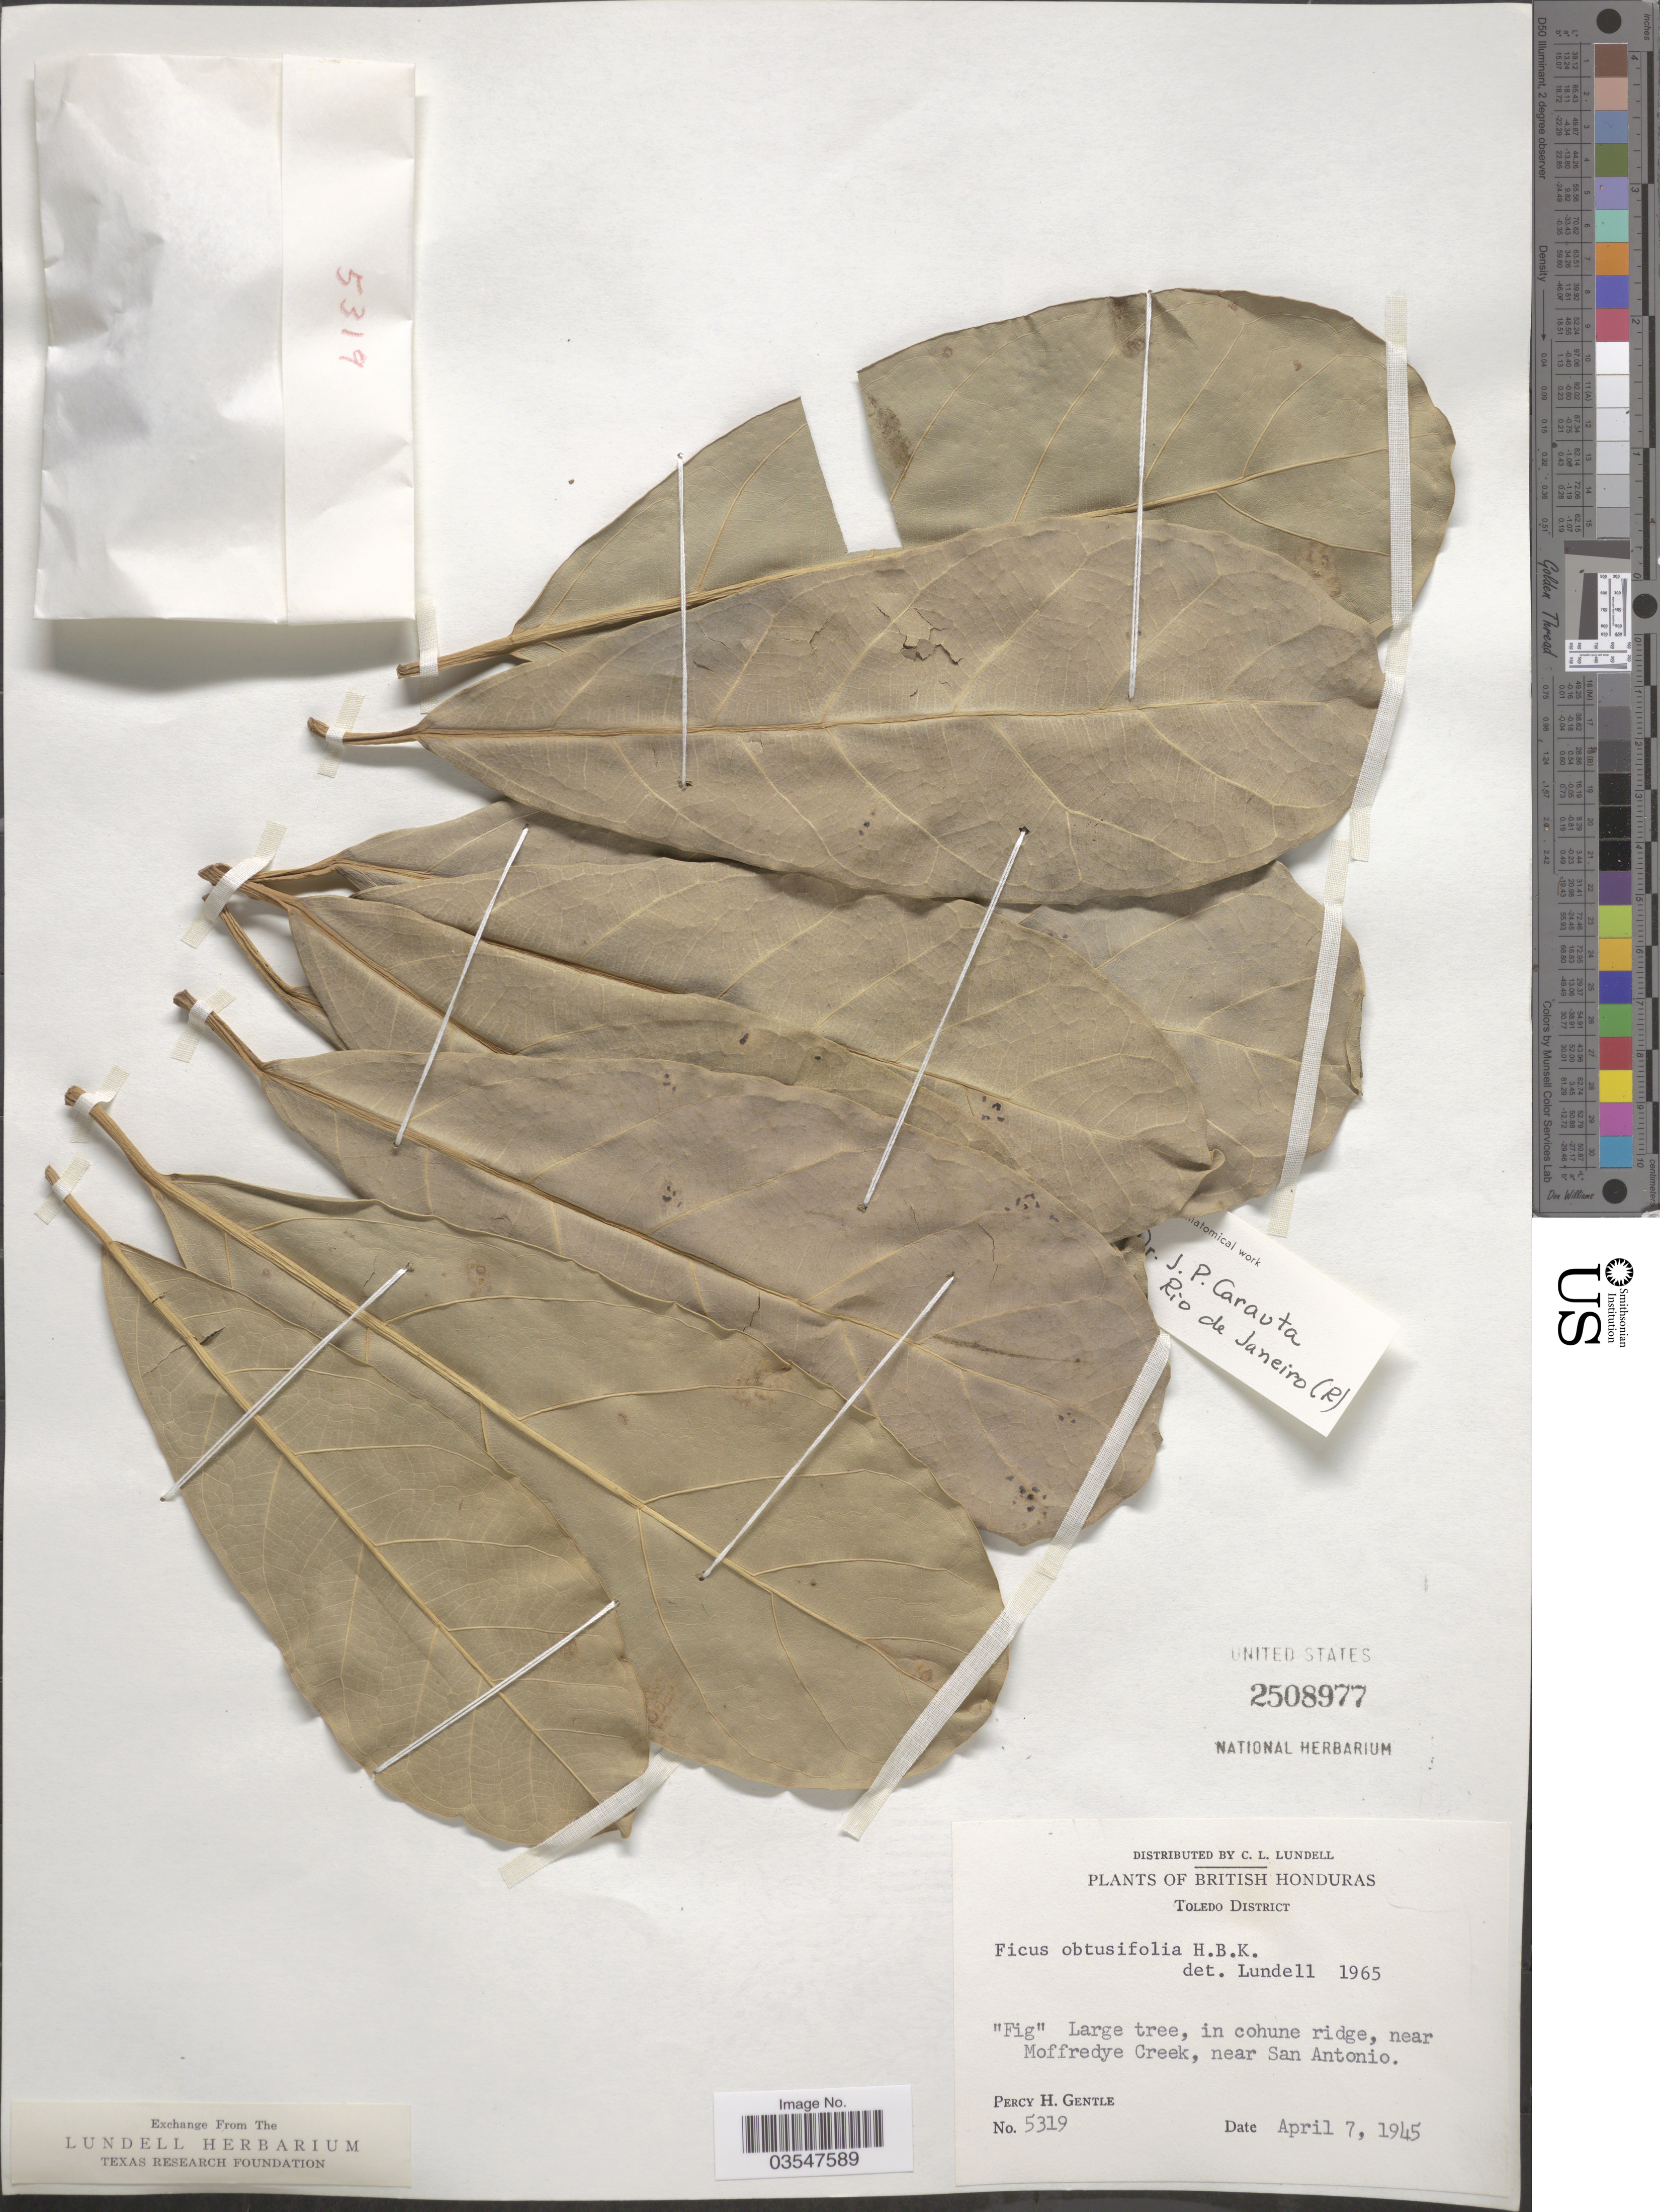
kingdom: Plantae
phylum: Tracheophyta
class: Magnoliopsida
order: Rosales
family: Moraceae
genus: Ficus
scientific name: Ficus obtusifolia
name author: Kunth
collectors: P. H. Gentle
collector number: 5319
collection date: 1945-04-07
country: Belize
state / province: Toledo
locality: British Honduras. Toledo District. In wild coffee ridge, Moffredye Creek, San Antonio.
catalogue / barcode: US 2508977